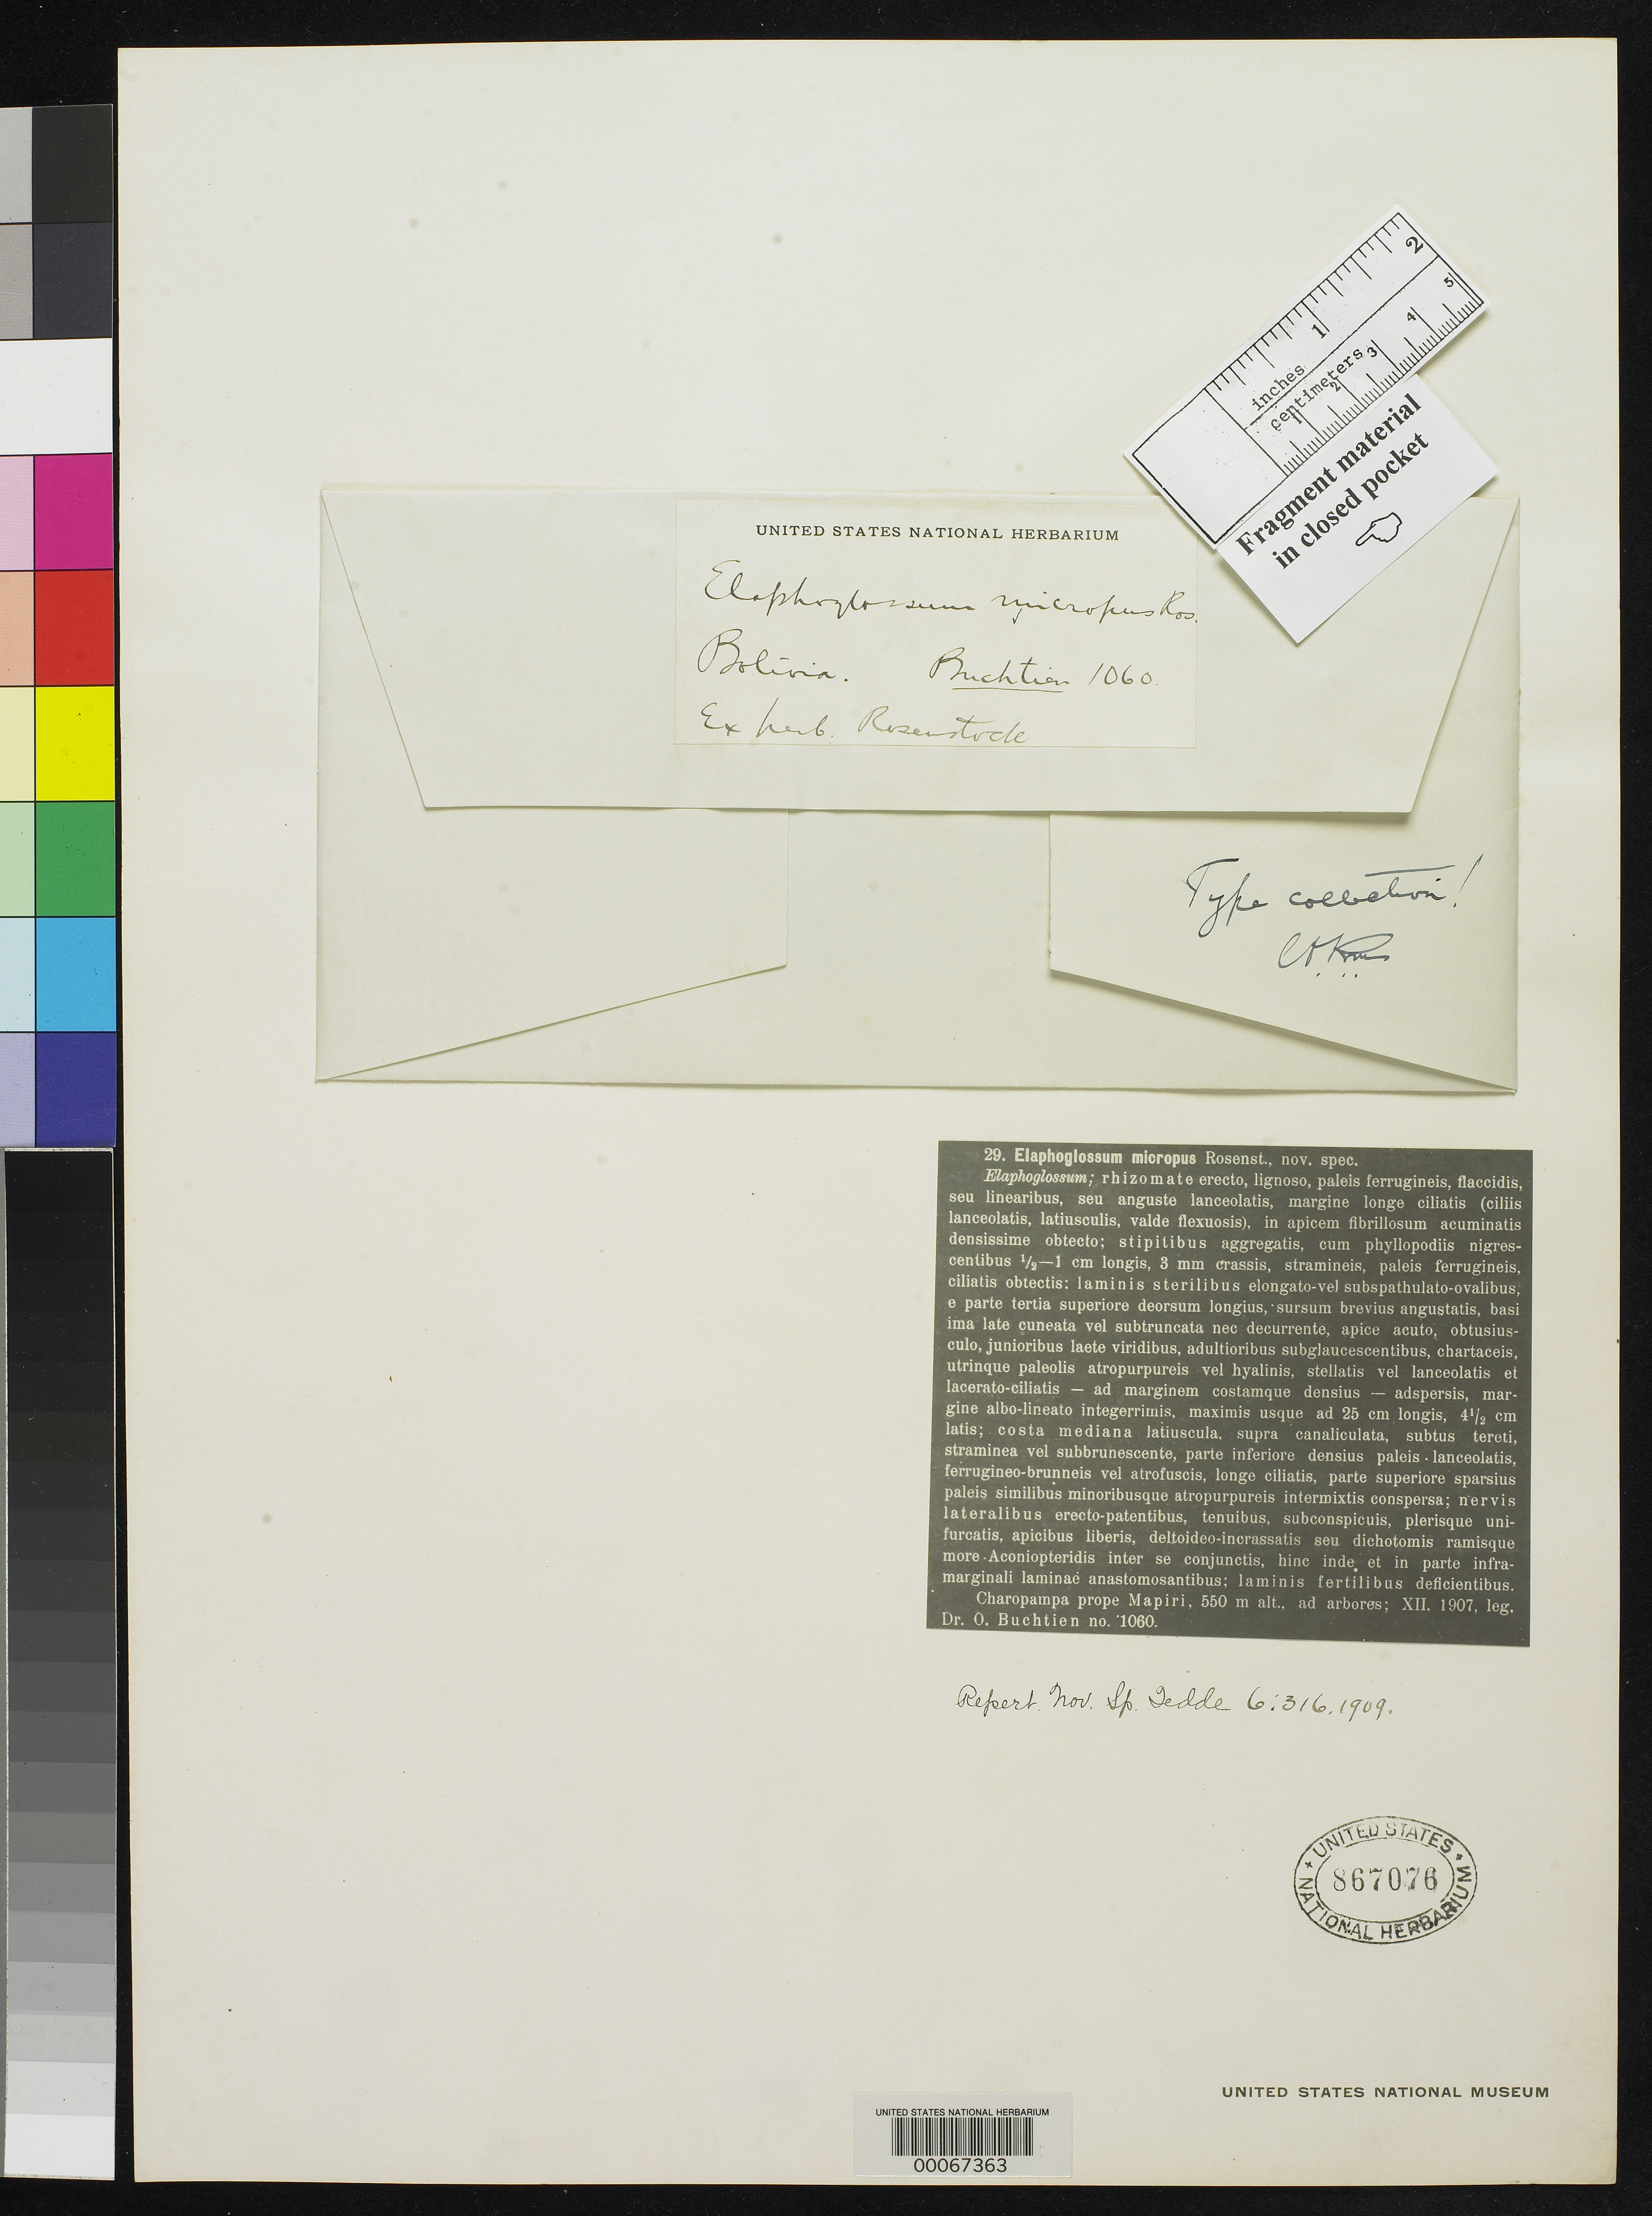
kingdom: Plantae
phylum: Tracheophyta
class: Polypodiopsida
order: Polypodiales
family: Dryopteridaceae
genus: Elaphoglossum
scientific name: Elaphoglossum micropus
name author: Rosenst.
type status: Isotype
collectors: O. Buchtien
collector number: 1060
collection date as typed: Dec 1907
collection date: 1907-12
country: Bolivia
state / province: La Paz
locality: Charopampa prope Mapiri.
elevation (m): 550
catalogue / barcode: US 867076